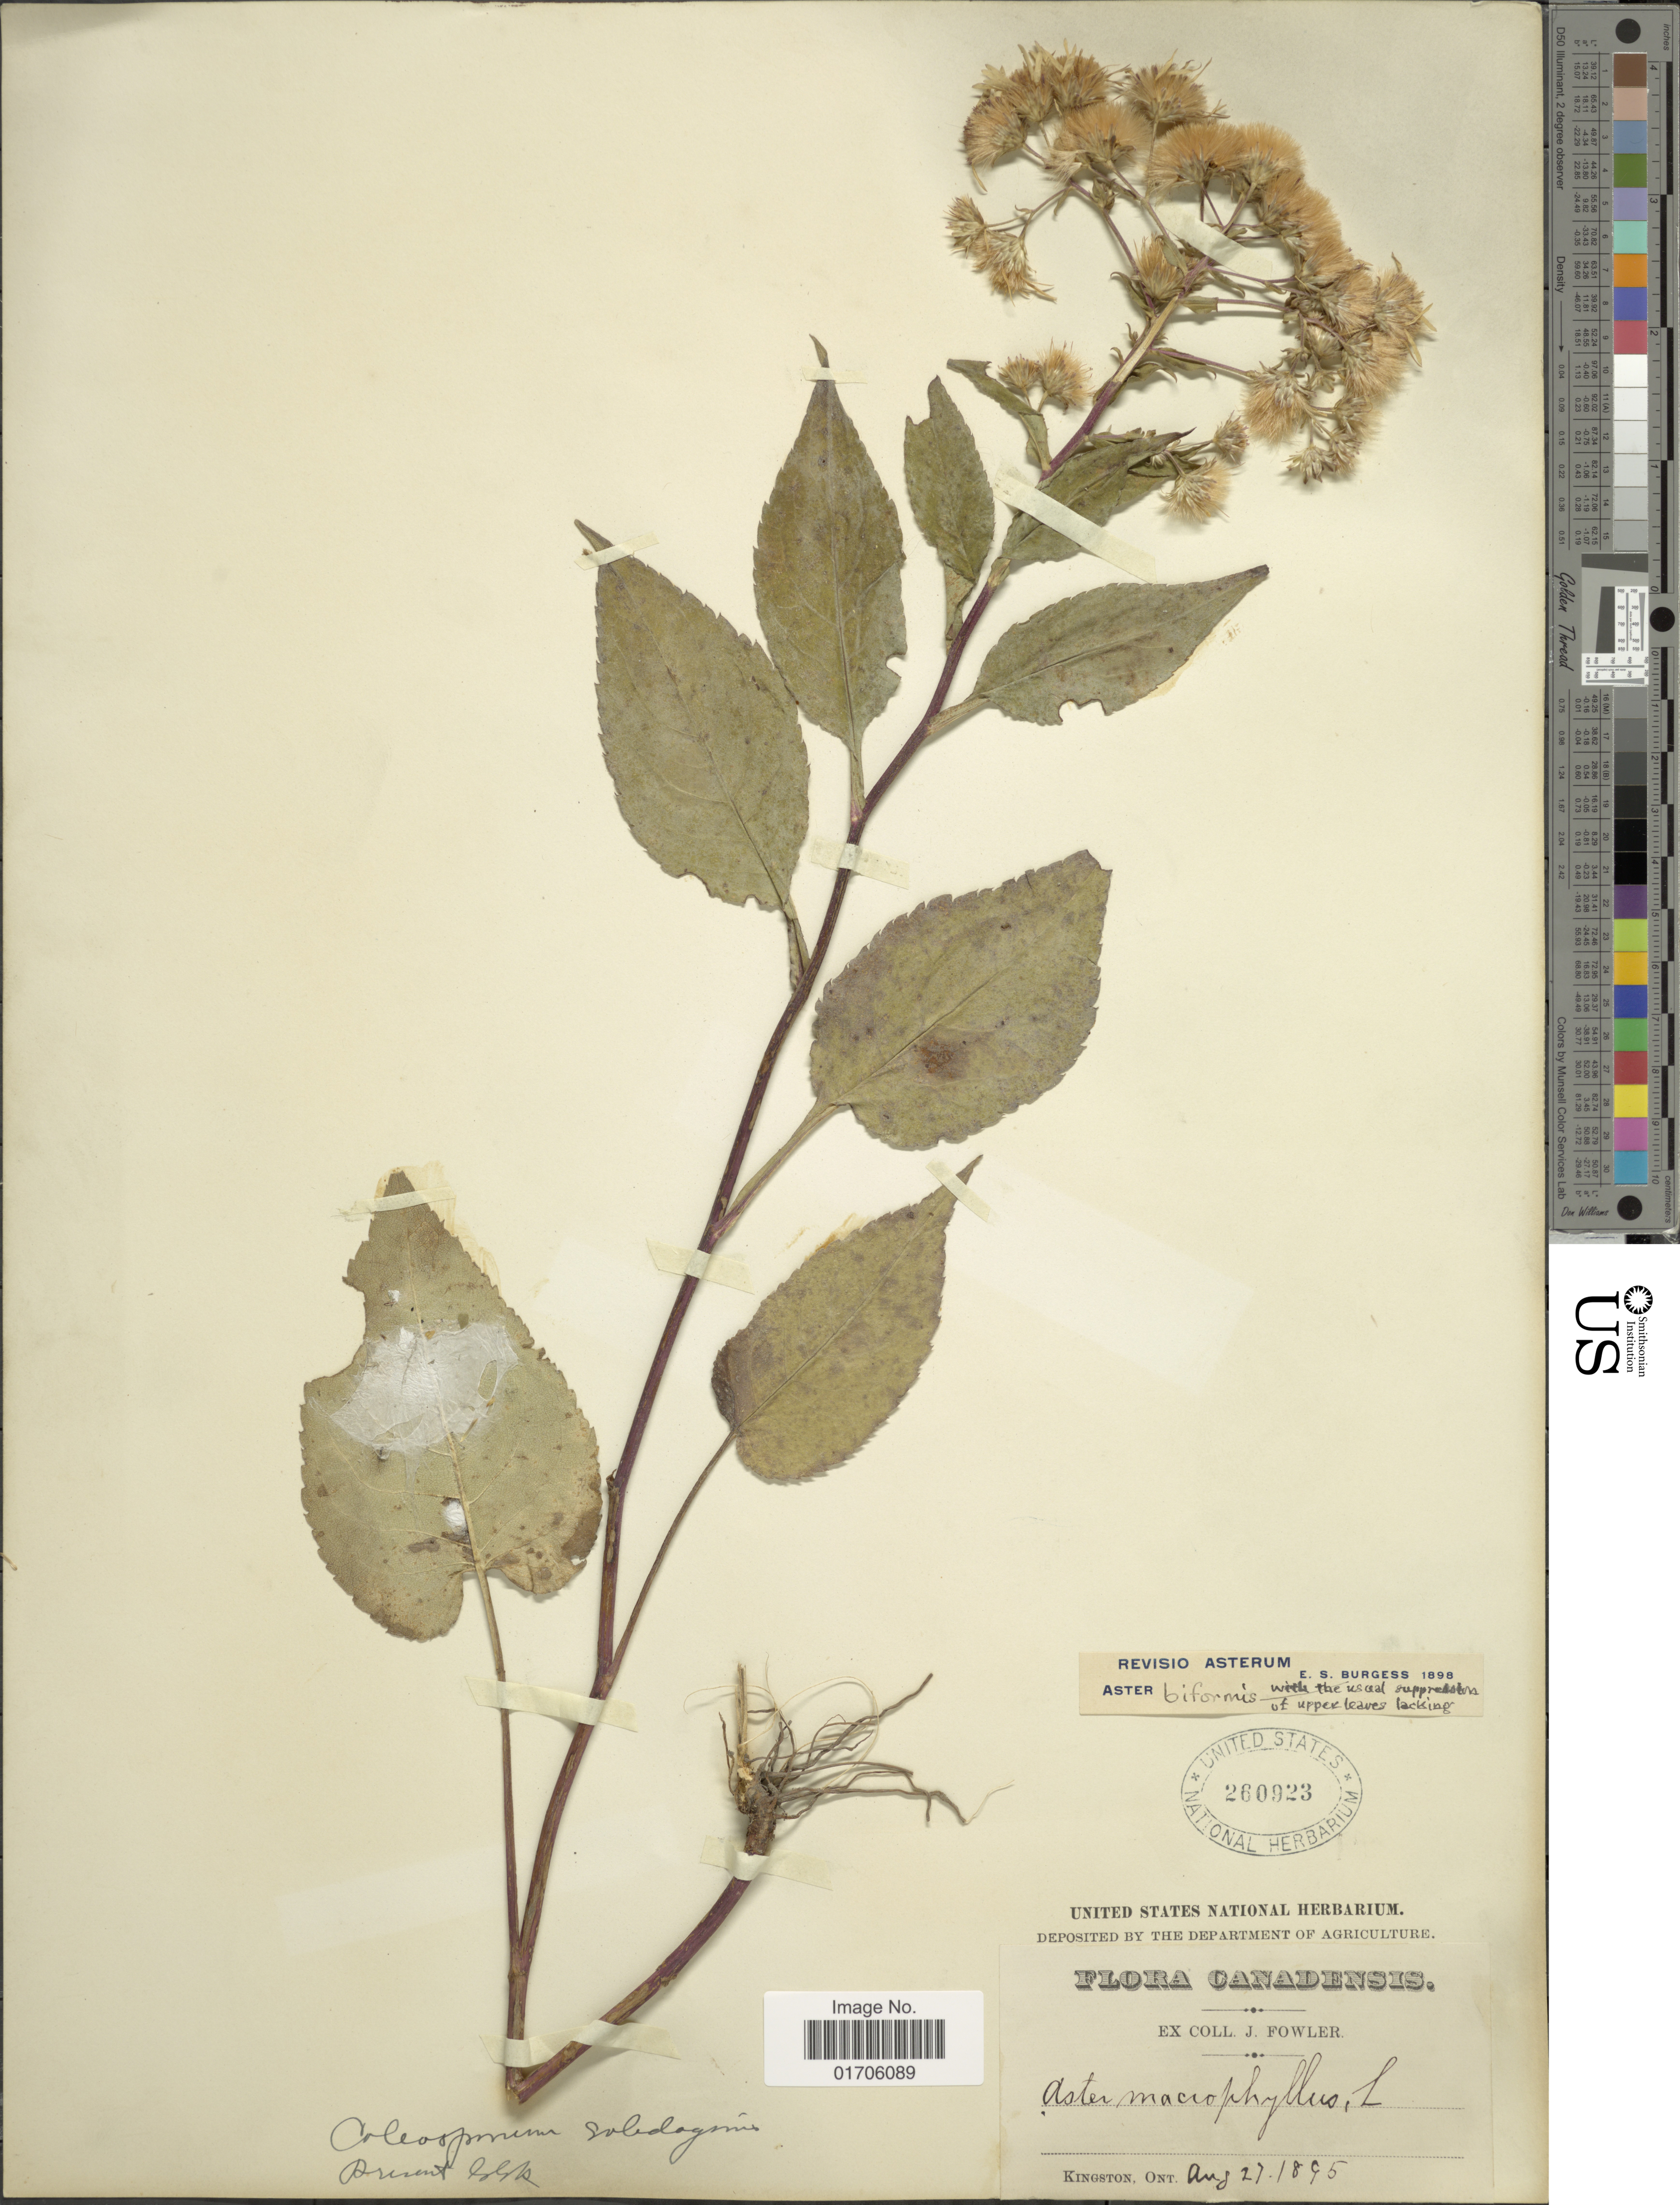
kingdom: Plantae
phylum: Tracheophyta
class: Magnoliopsida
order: Asterales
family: Asteraceae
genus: Aster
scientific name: Aster biformis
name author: E.S. Burgess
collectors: J. P. Fowler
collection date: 1895-08-27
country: Canada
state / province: Ontario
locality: Canadensis. Kingston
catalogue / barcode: US 260923